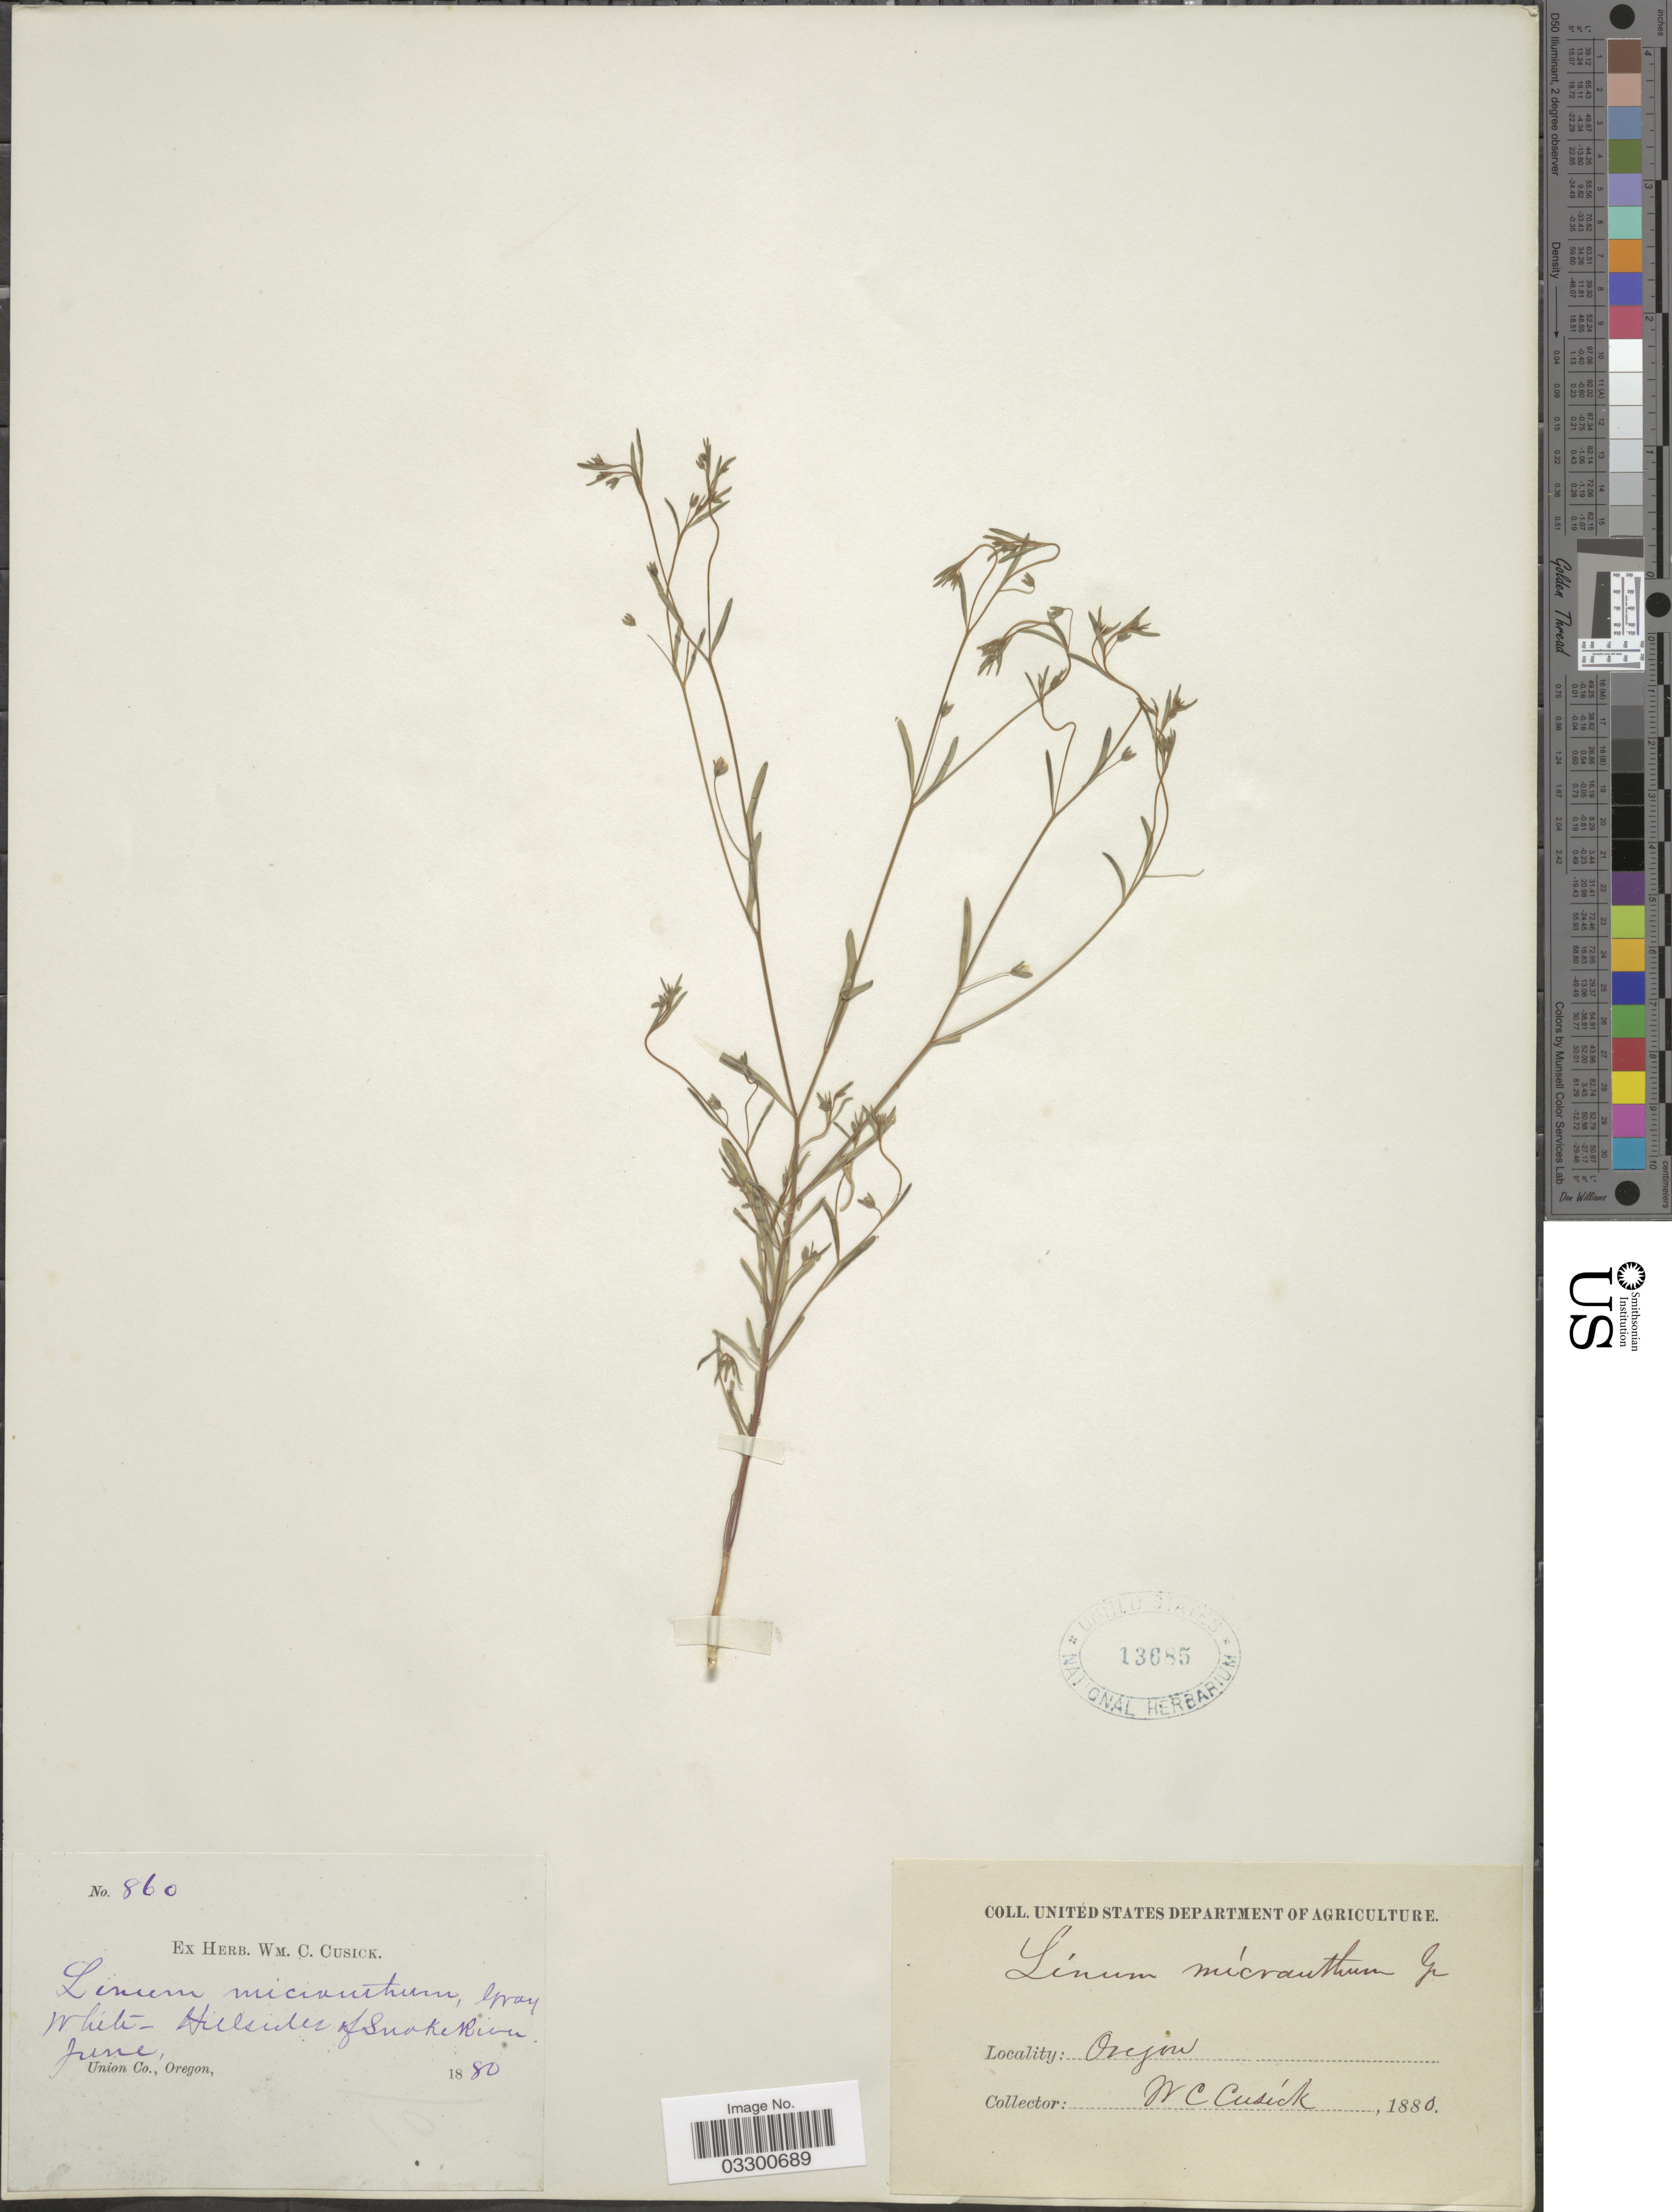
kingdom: Plantae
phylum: Tracheophyta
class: Magnoliopsida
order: Malpighiales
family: Linaceae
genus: Hesperolinon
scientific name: Hesperolinon micranthum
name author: (A. Gray) Small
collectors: W. C. Cusick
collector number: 860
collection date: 1880-06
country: United States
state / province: Oregon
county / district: Union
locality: White [unsure placement]-Hillsides of Snake River. Union Co.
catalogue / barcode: US 13685